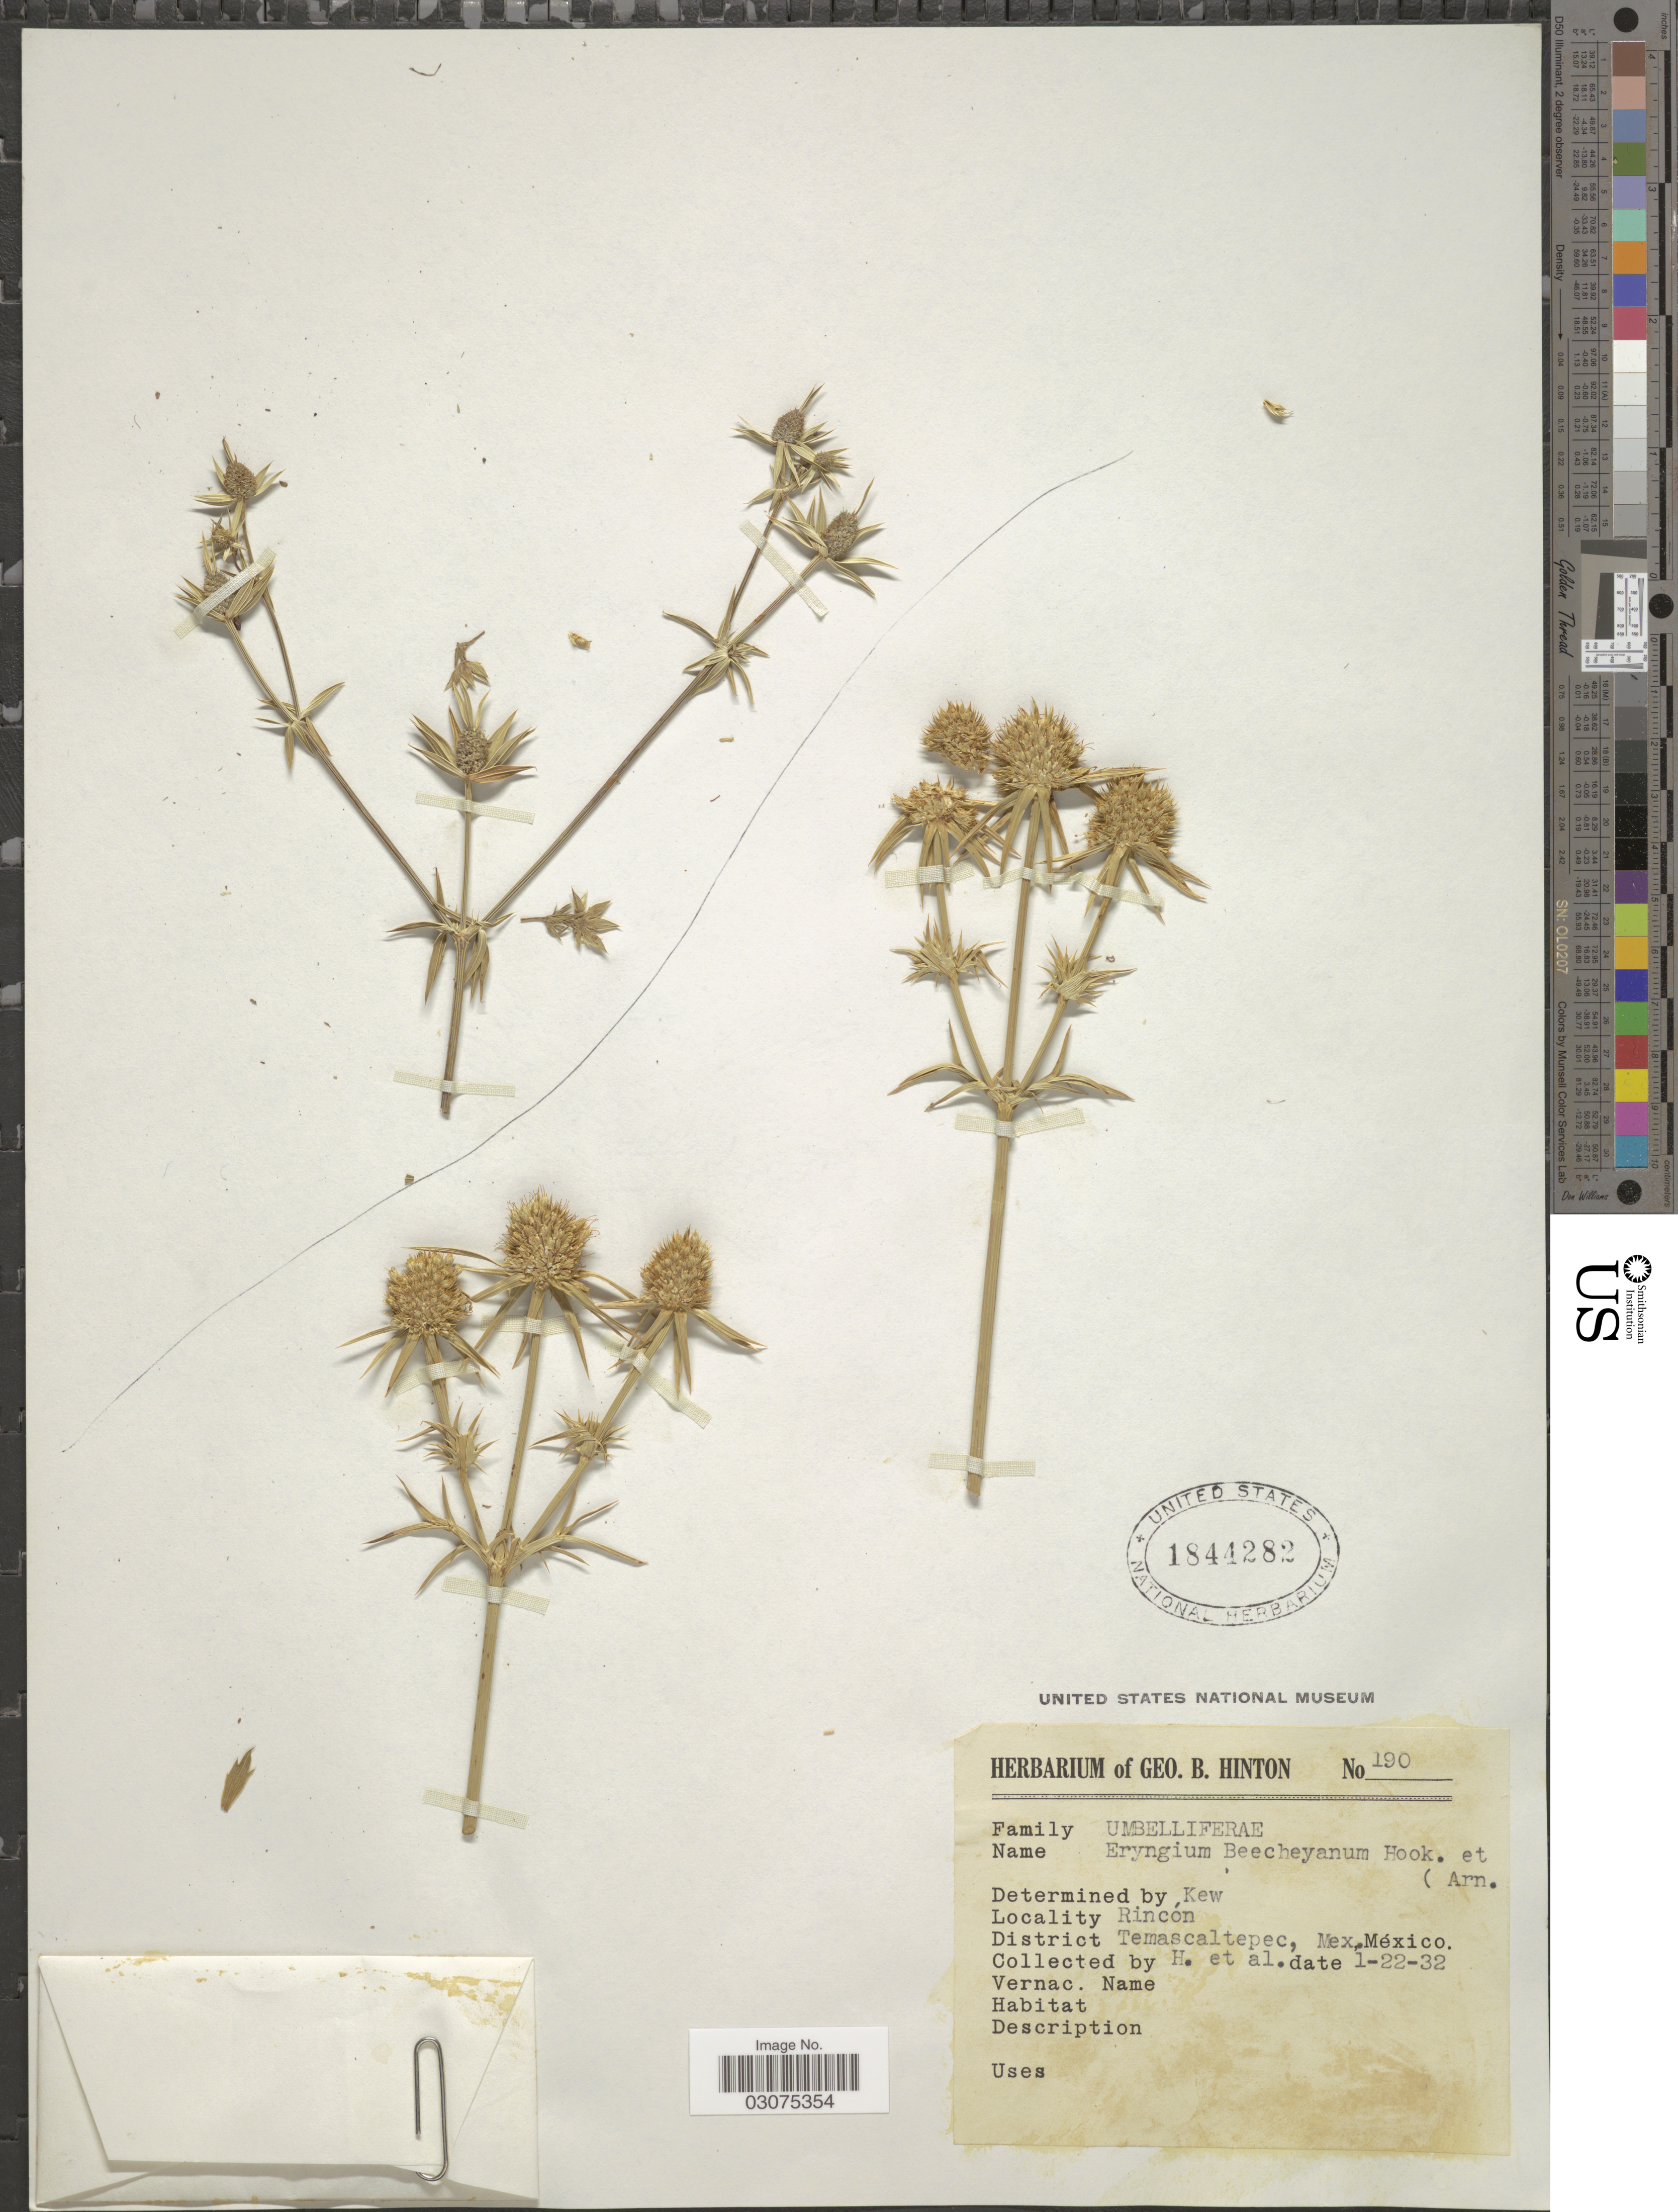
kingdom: Plantae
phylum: Tracheophyta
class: Magnoliopsida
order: Apiales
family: Apiaceae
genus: Eryngium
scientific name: Eryngium beecheyanum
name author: Hook. f. & Arn.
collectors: G. B. Hinton & et al.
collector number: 190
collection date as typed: Transcribed d/m/y: 22/1/32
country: Mexico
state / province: México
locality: Rincón. District Temascaltepec.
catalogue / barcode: US 1844282